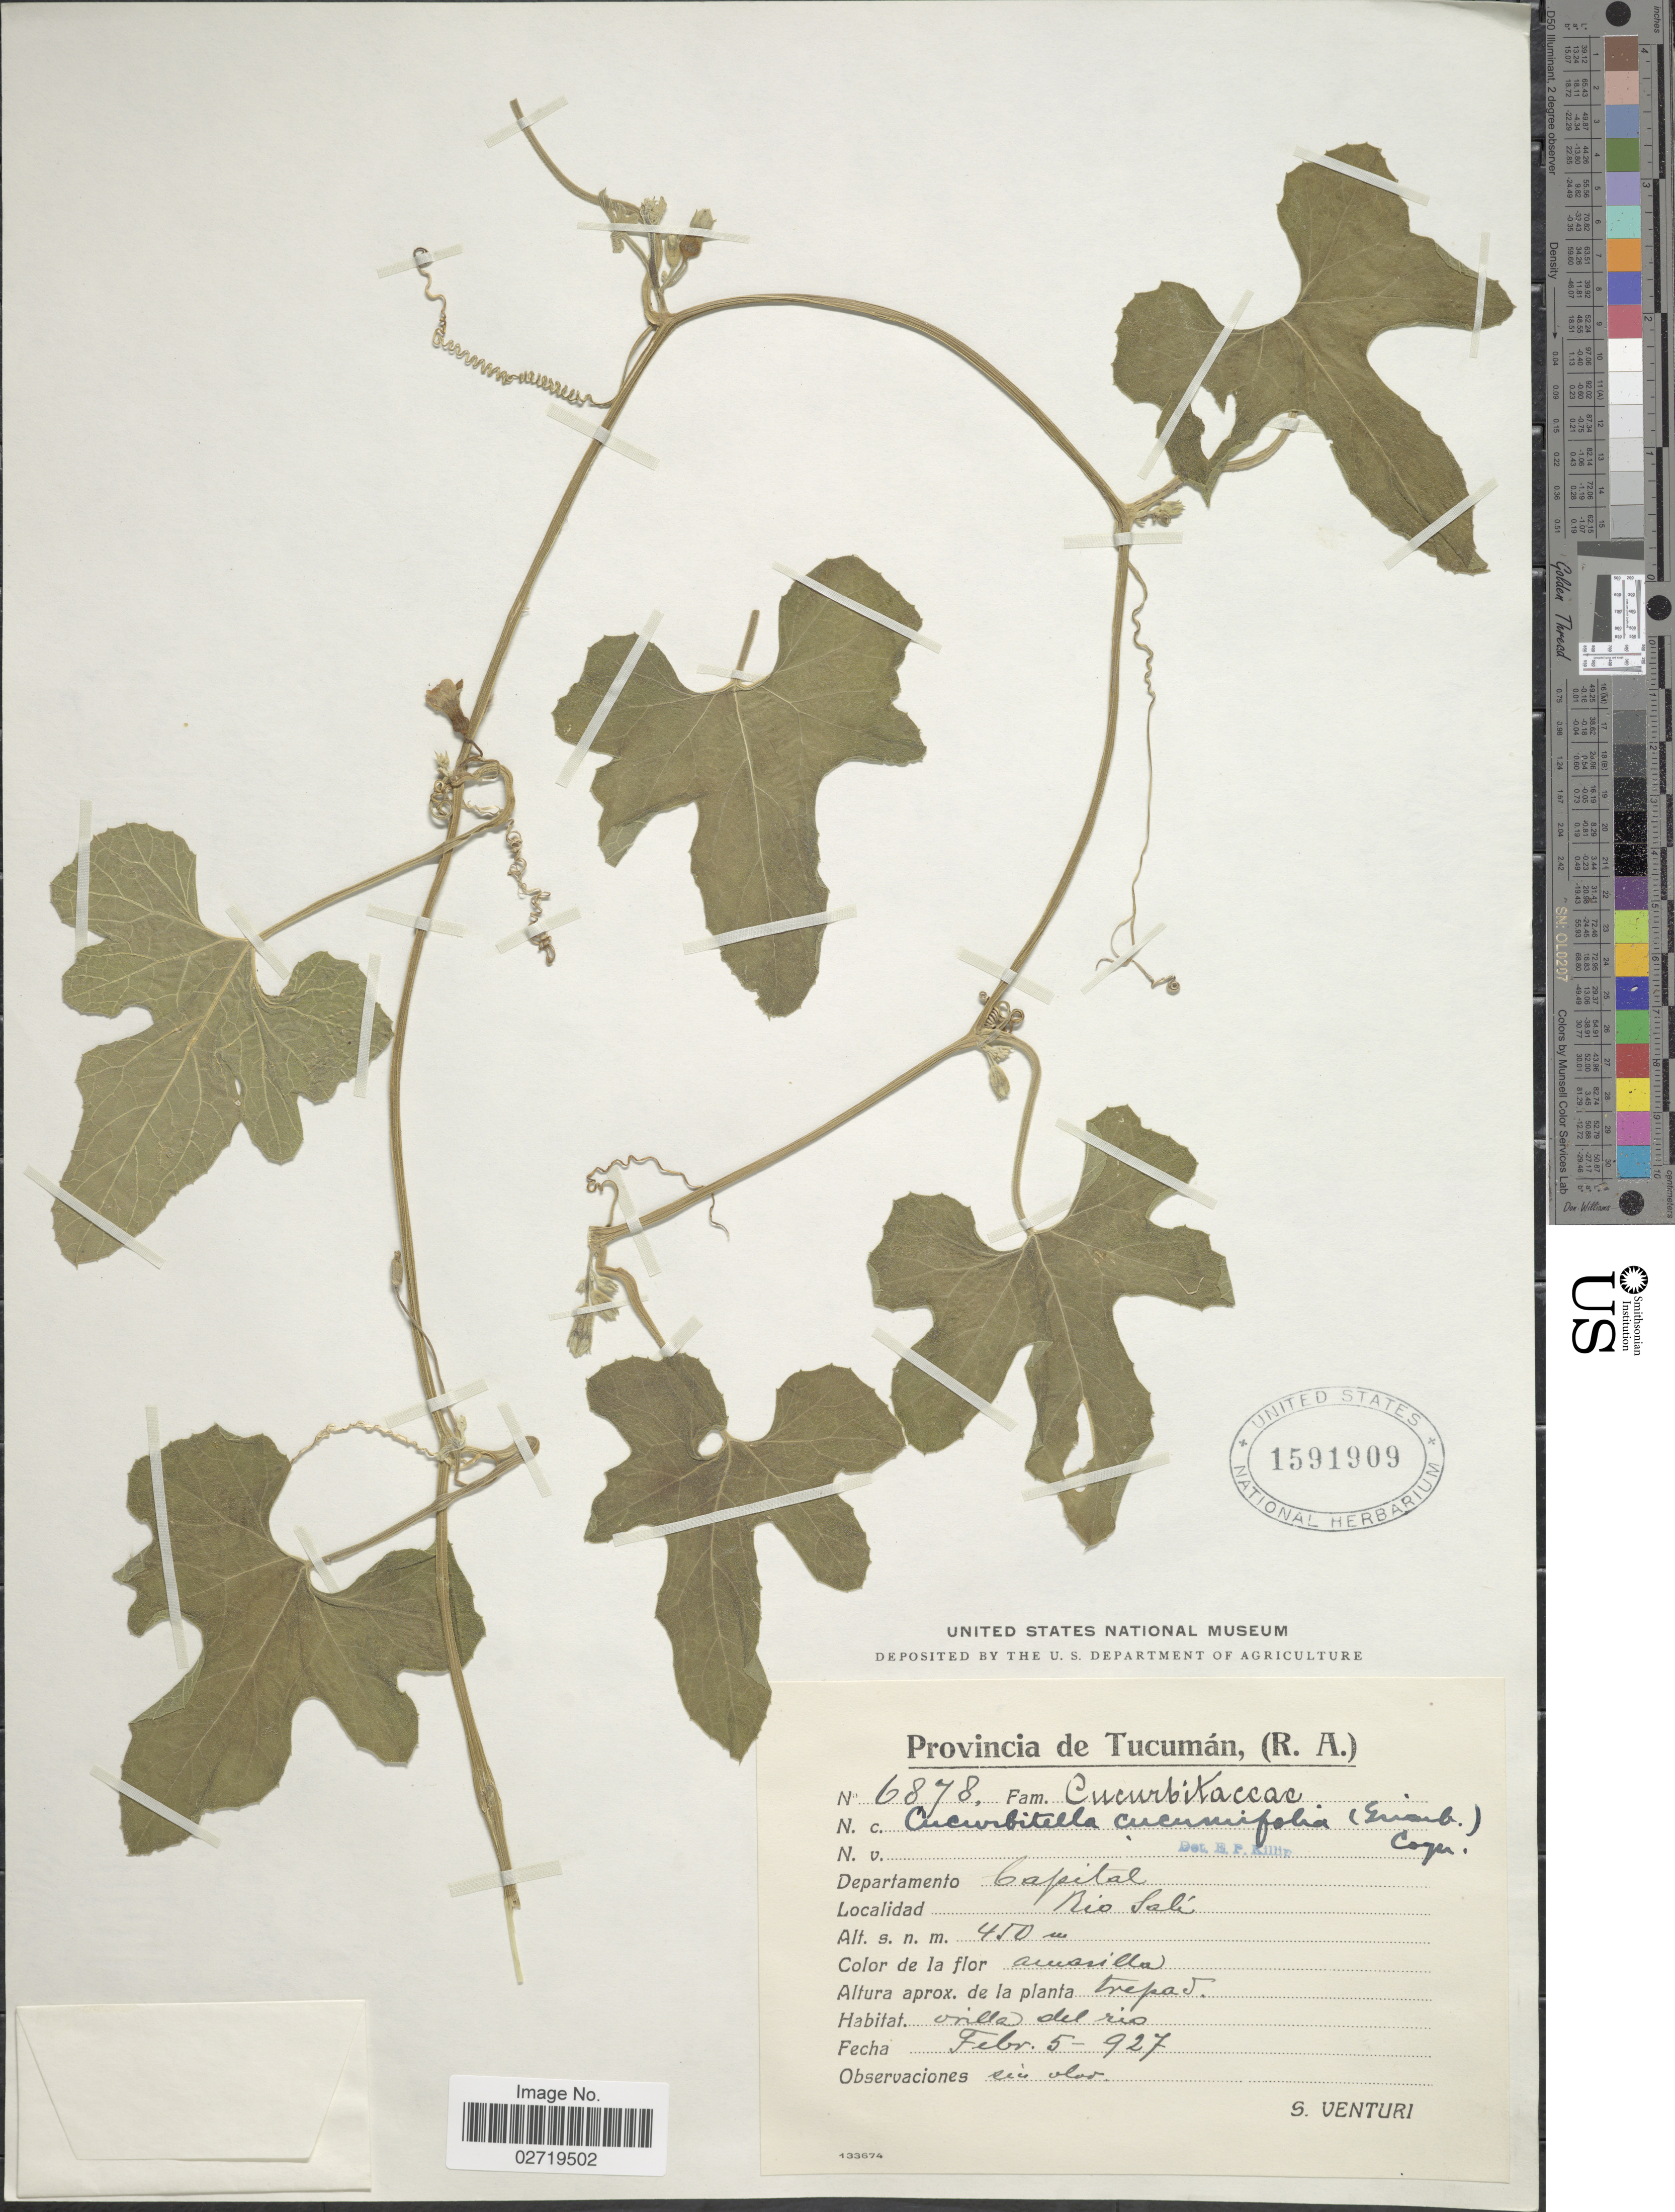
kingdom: Plantae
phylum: Tracheophyta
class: Magnoliopsida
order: Cucurbitales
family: Cucurbitaceae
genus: Cucurbitella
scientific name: Cucurbitella asperata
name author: (Gillies ex Hook. & Arn.) Walp.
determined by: Nee, Michael H.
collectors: S. Venturi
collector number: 5878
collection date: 1927-02-05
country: Argentina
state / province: Tucuman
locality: Provincia de Tucuman, (R.A.), Departamento Capital, Rio Salí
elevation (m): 450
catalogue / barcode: US 1591909